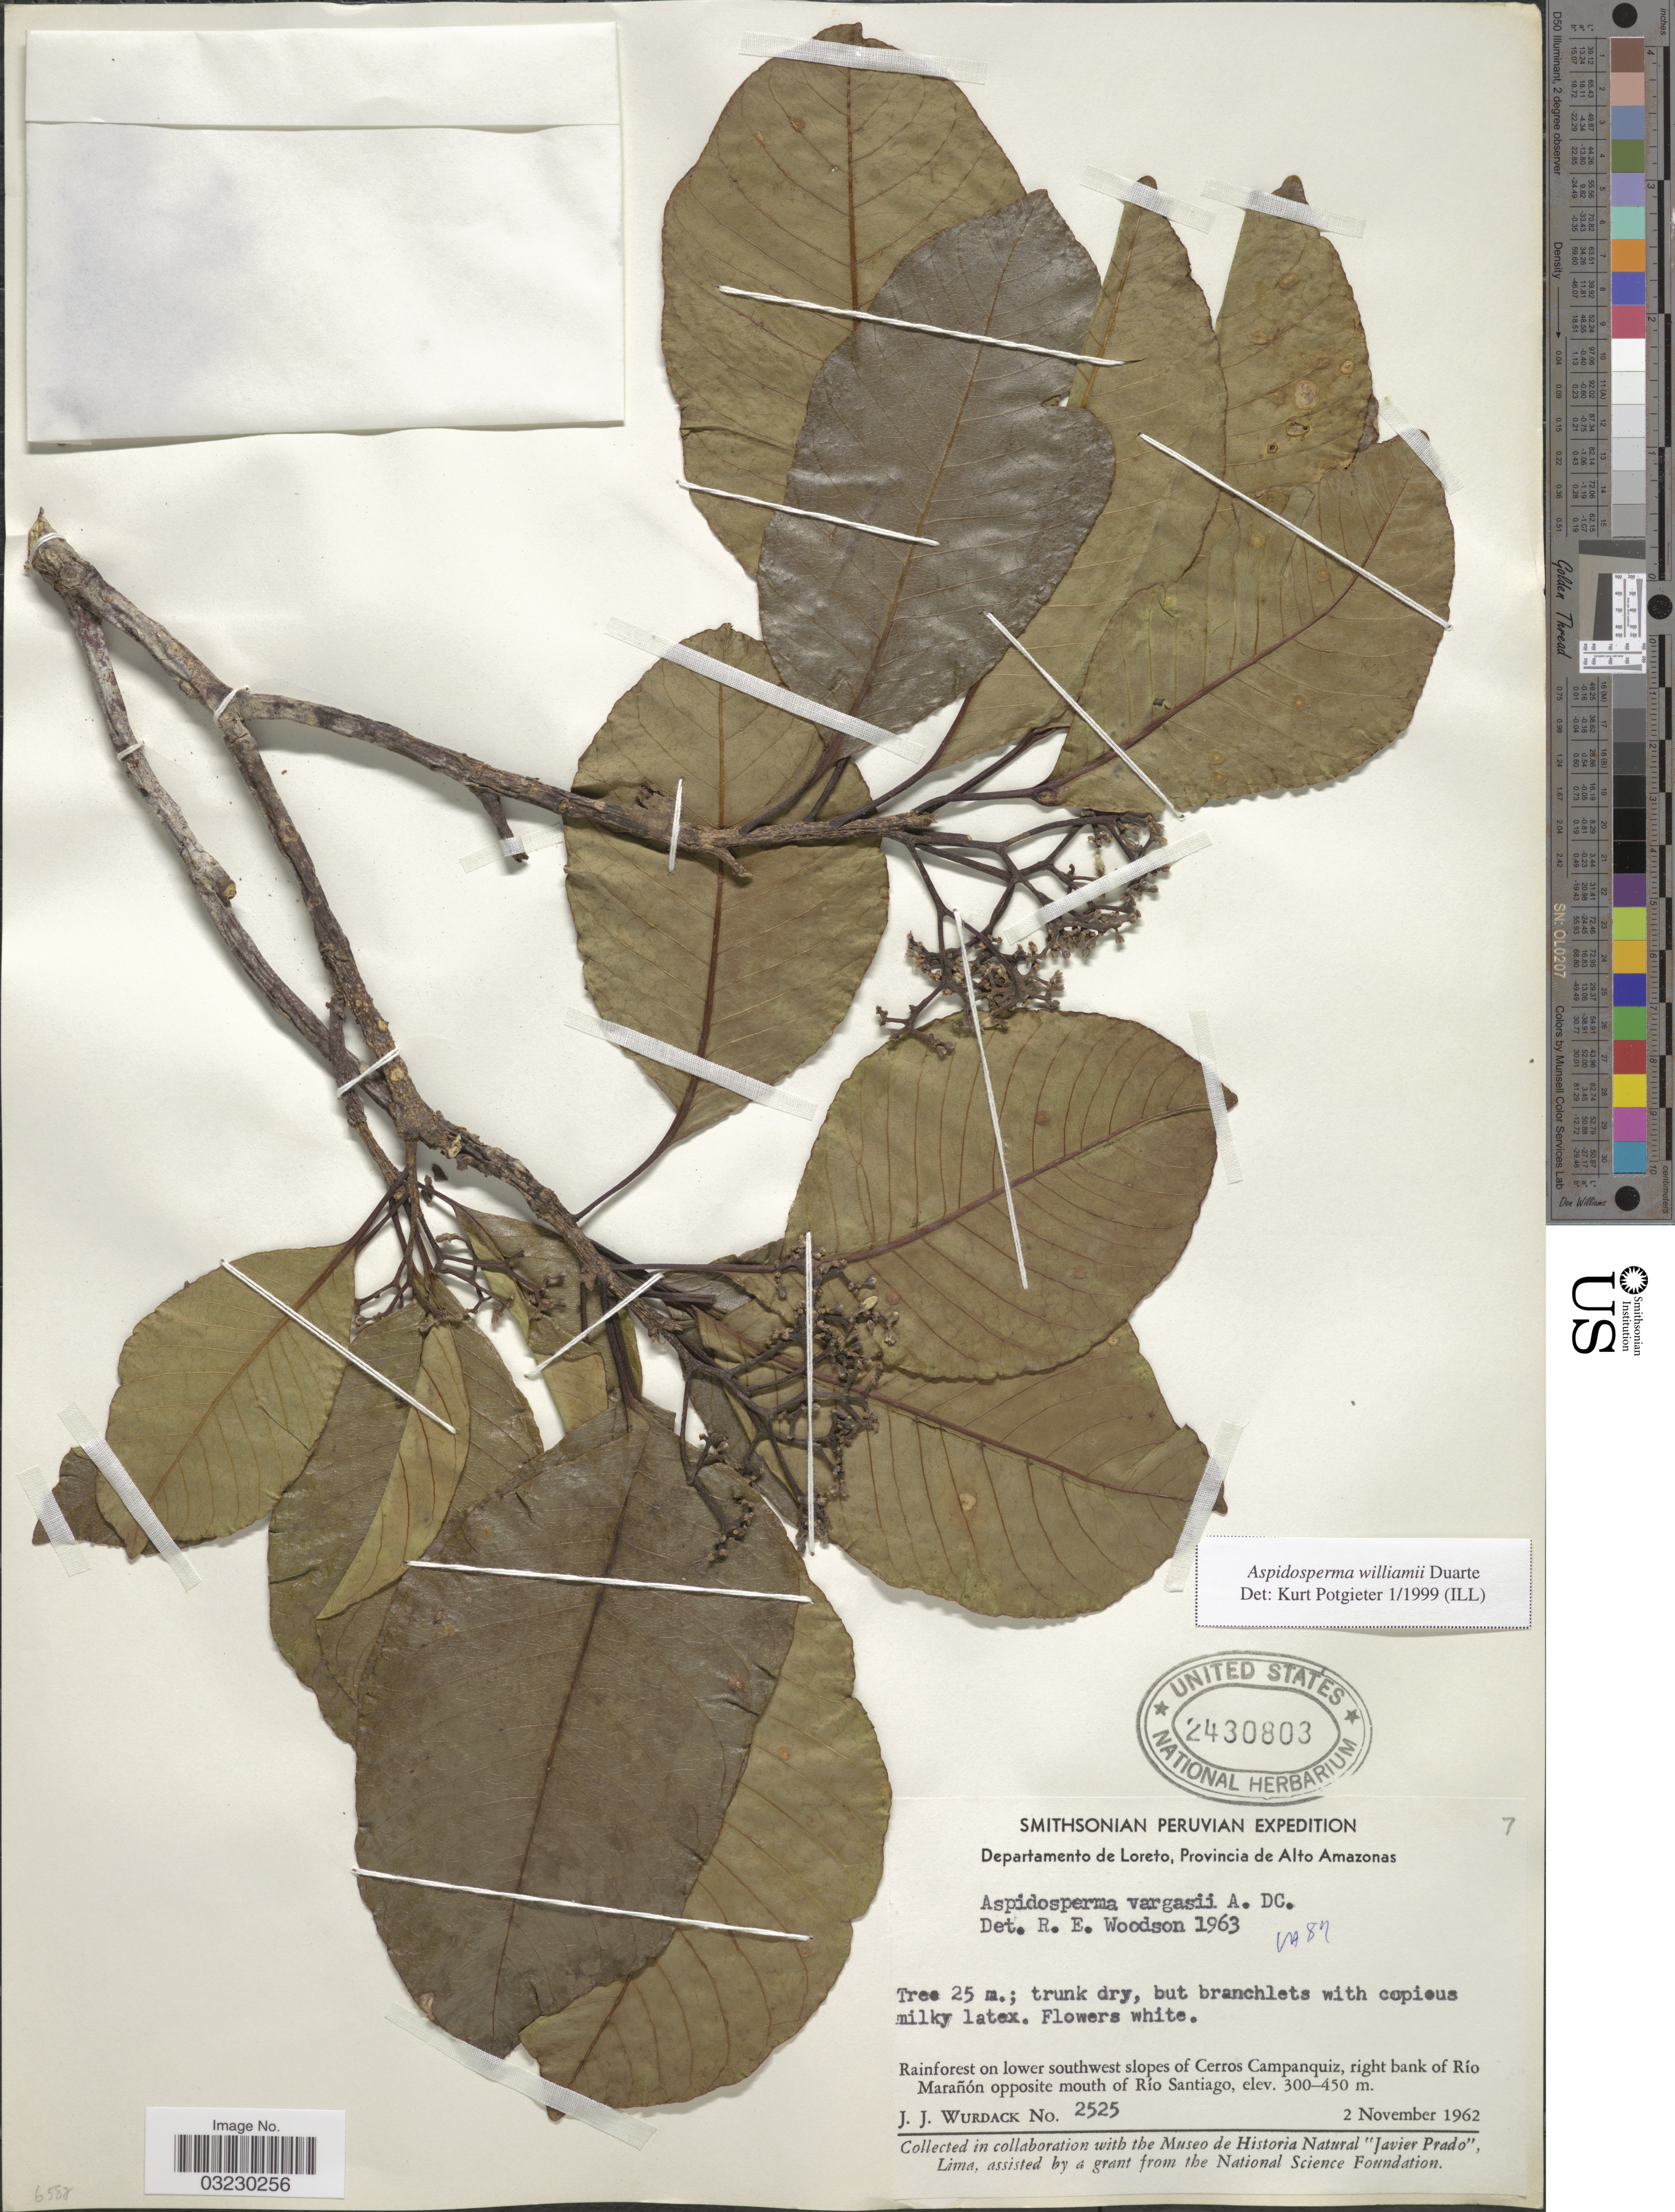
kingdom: Plantae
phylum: Tracheophyta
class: Magnoliopsida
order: Gentianales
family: Apocynaceae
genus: Aspidosperma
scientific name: Aspidosperma williamii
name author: Duarte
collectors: J. J. Wurdack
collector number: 2525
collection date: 1962-11-02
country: Peru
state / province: Loreto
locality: Departamento de Loreto, Provincia de Alto Amazonas. Rainforest on lower southwest slopes of Cerros Campanquiz, right bank of Río Marañón opposite mouth of Río Santiago.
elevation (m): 300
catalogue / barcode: US 2430803